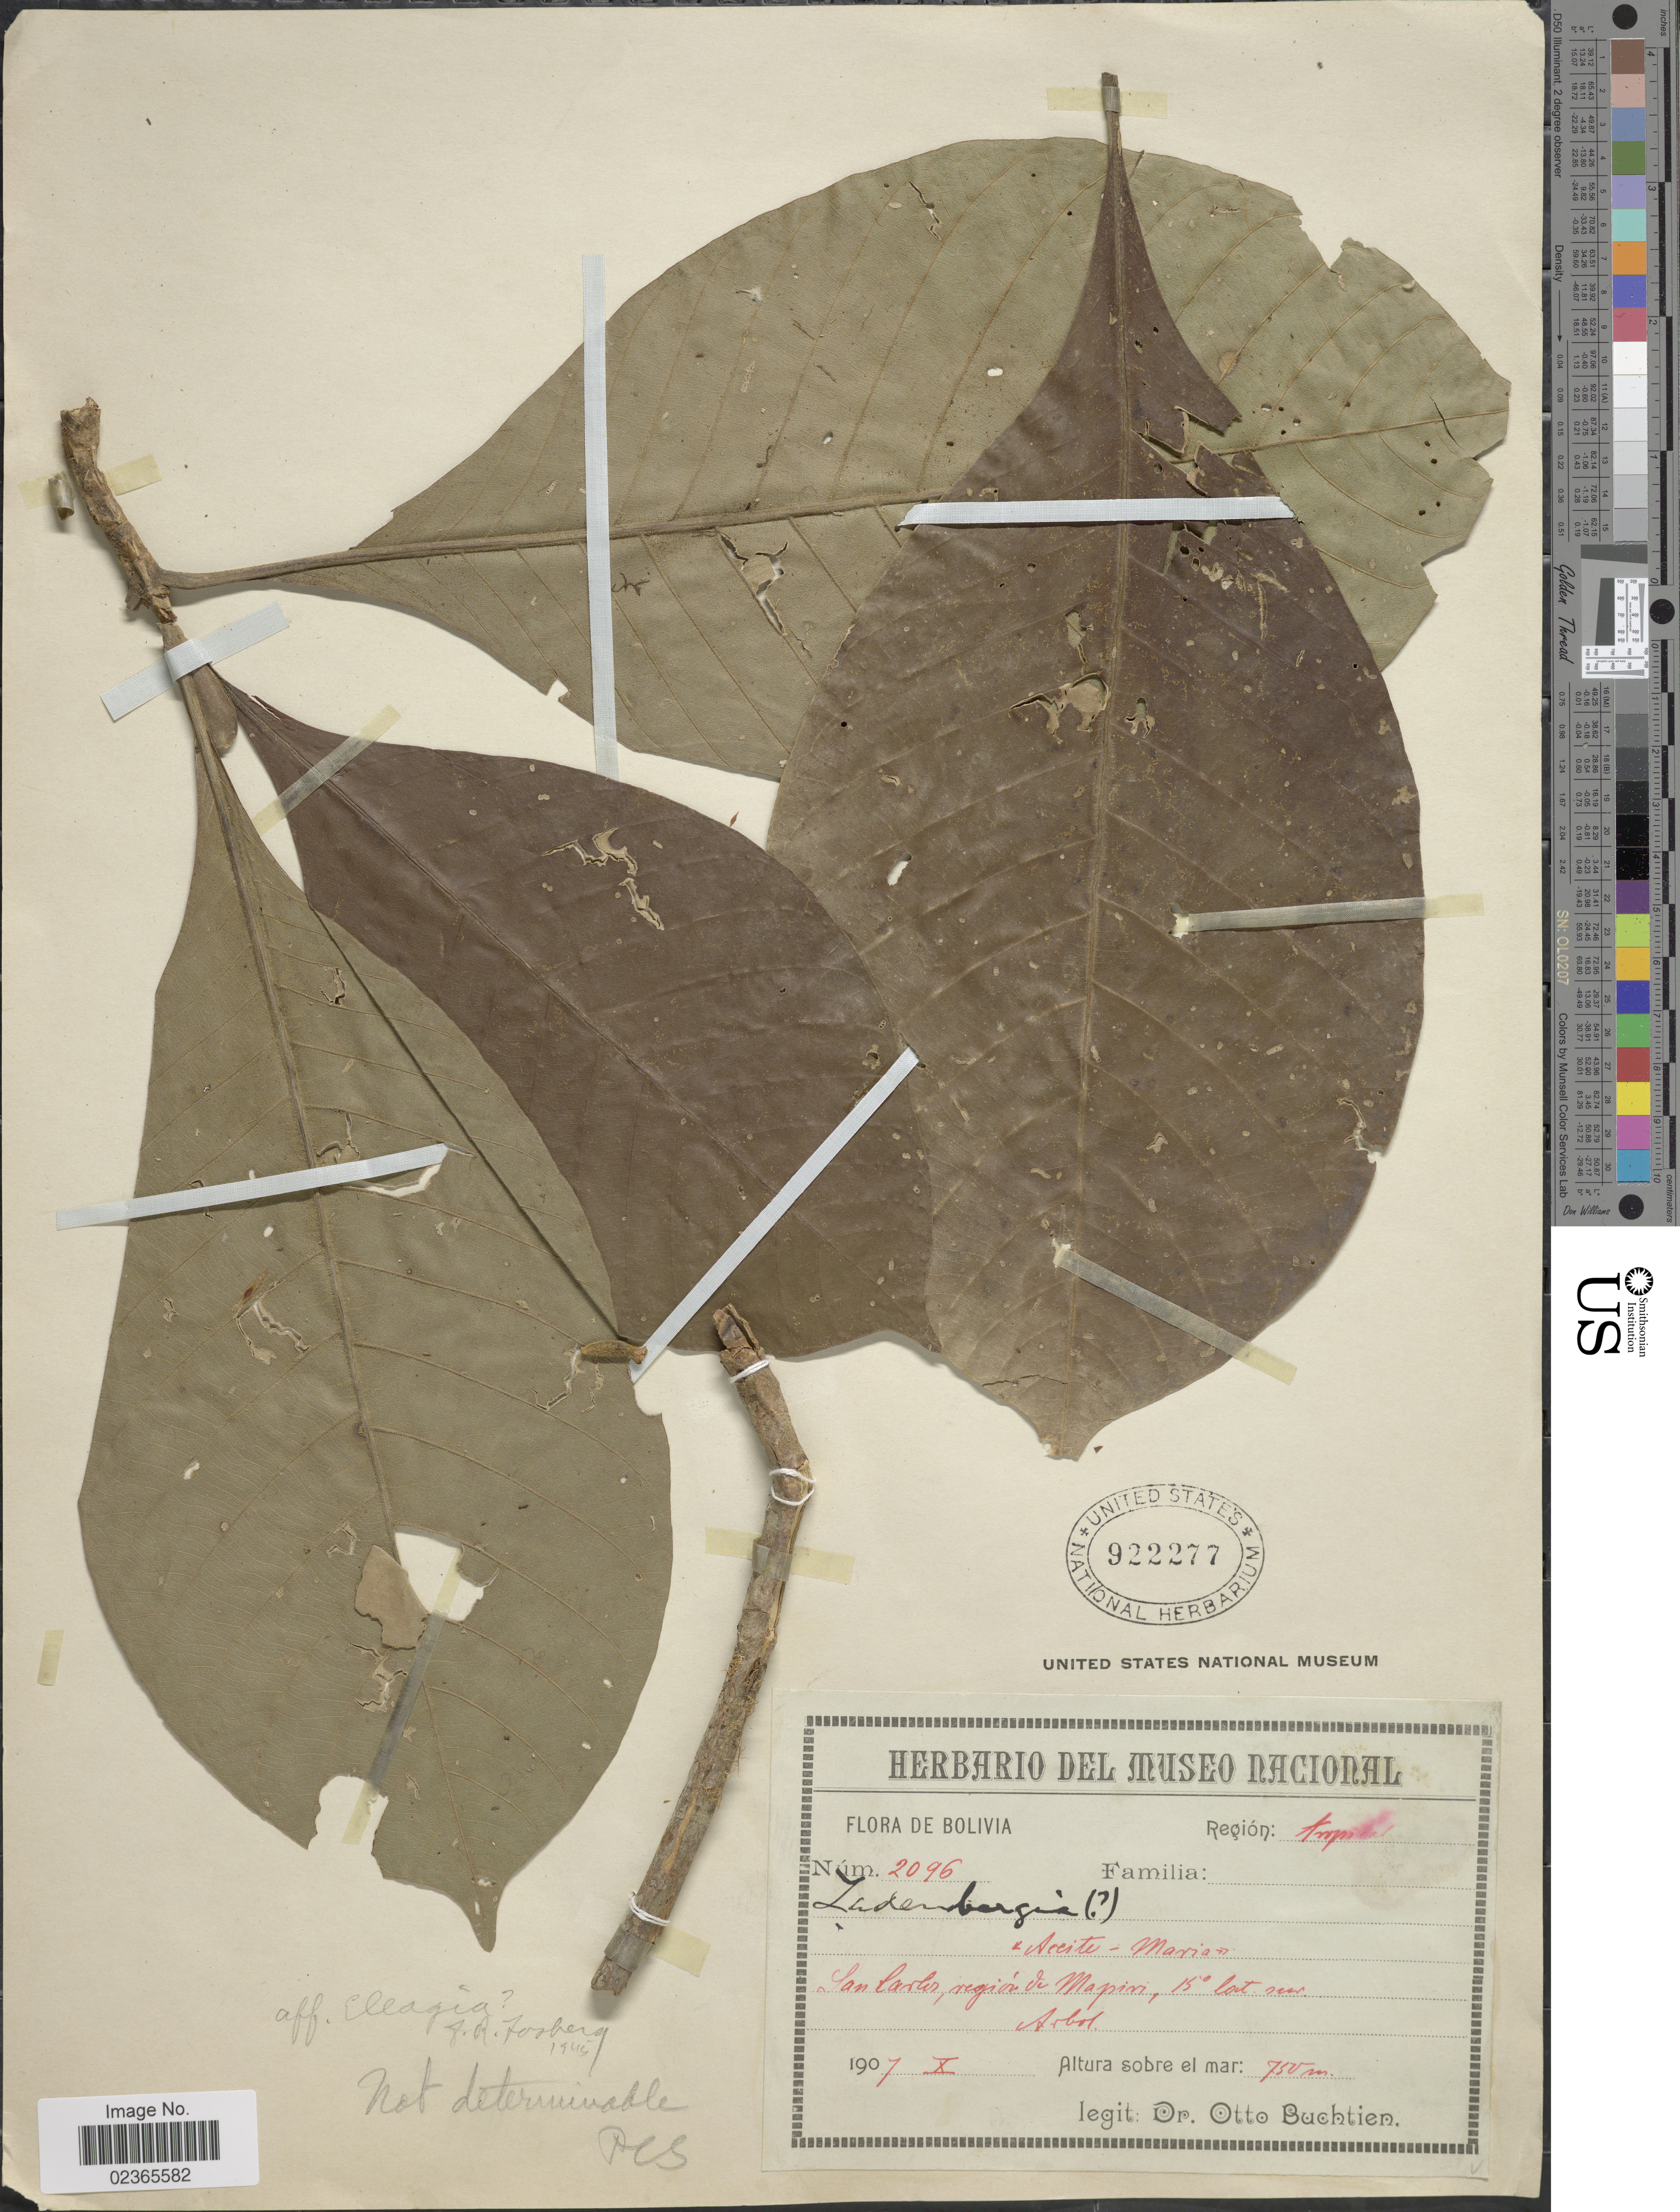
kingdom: Plantae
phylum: Tracheophyta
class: Magnoliopsida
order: Gentianales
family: Rubiaceae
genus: Ladenbergia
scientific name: Ladenbergia sp.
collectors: O. Buchtien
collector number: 2096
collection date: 1907-10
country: Bolivia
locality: Region: Tropical, San Carlos, region Mapiri, 15° lat. sur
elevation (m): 750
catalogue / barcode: US 922277